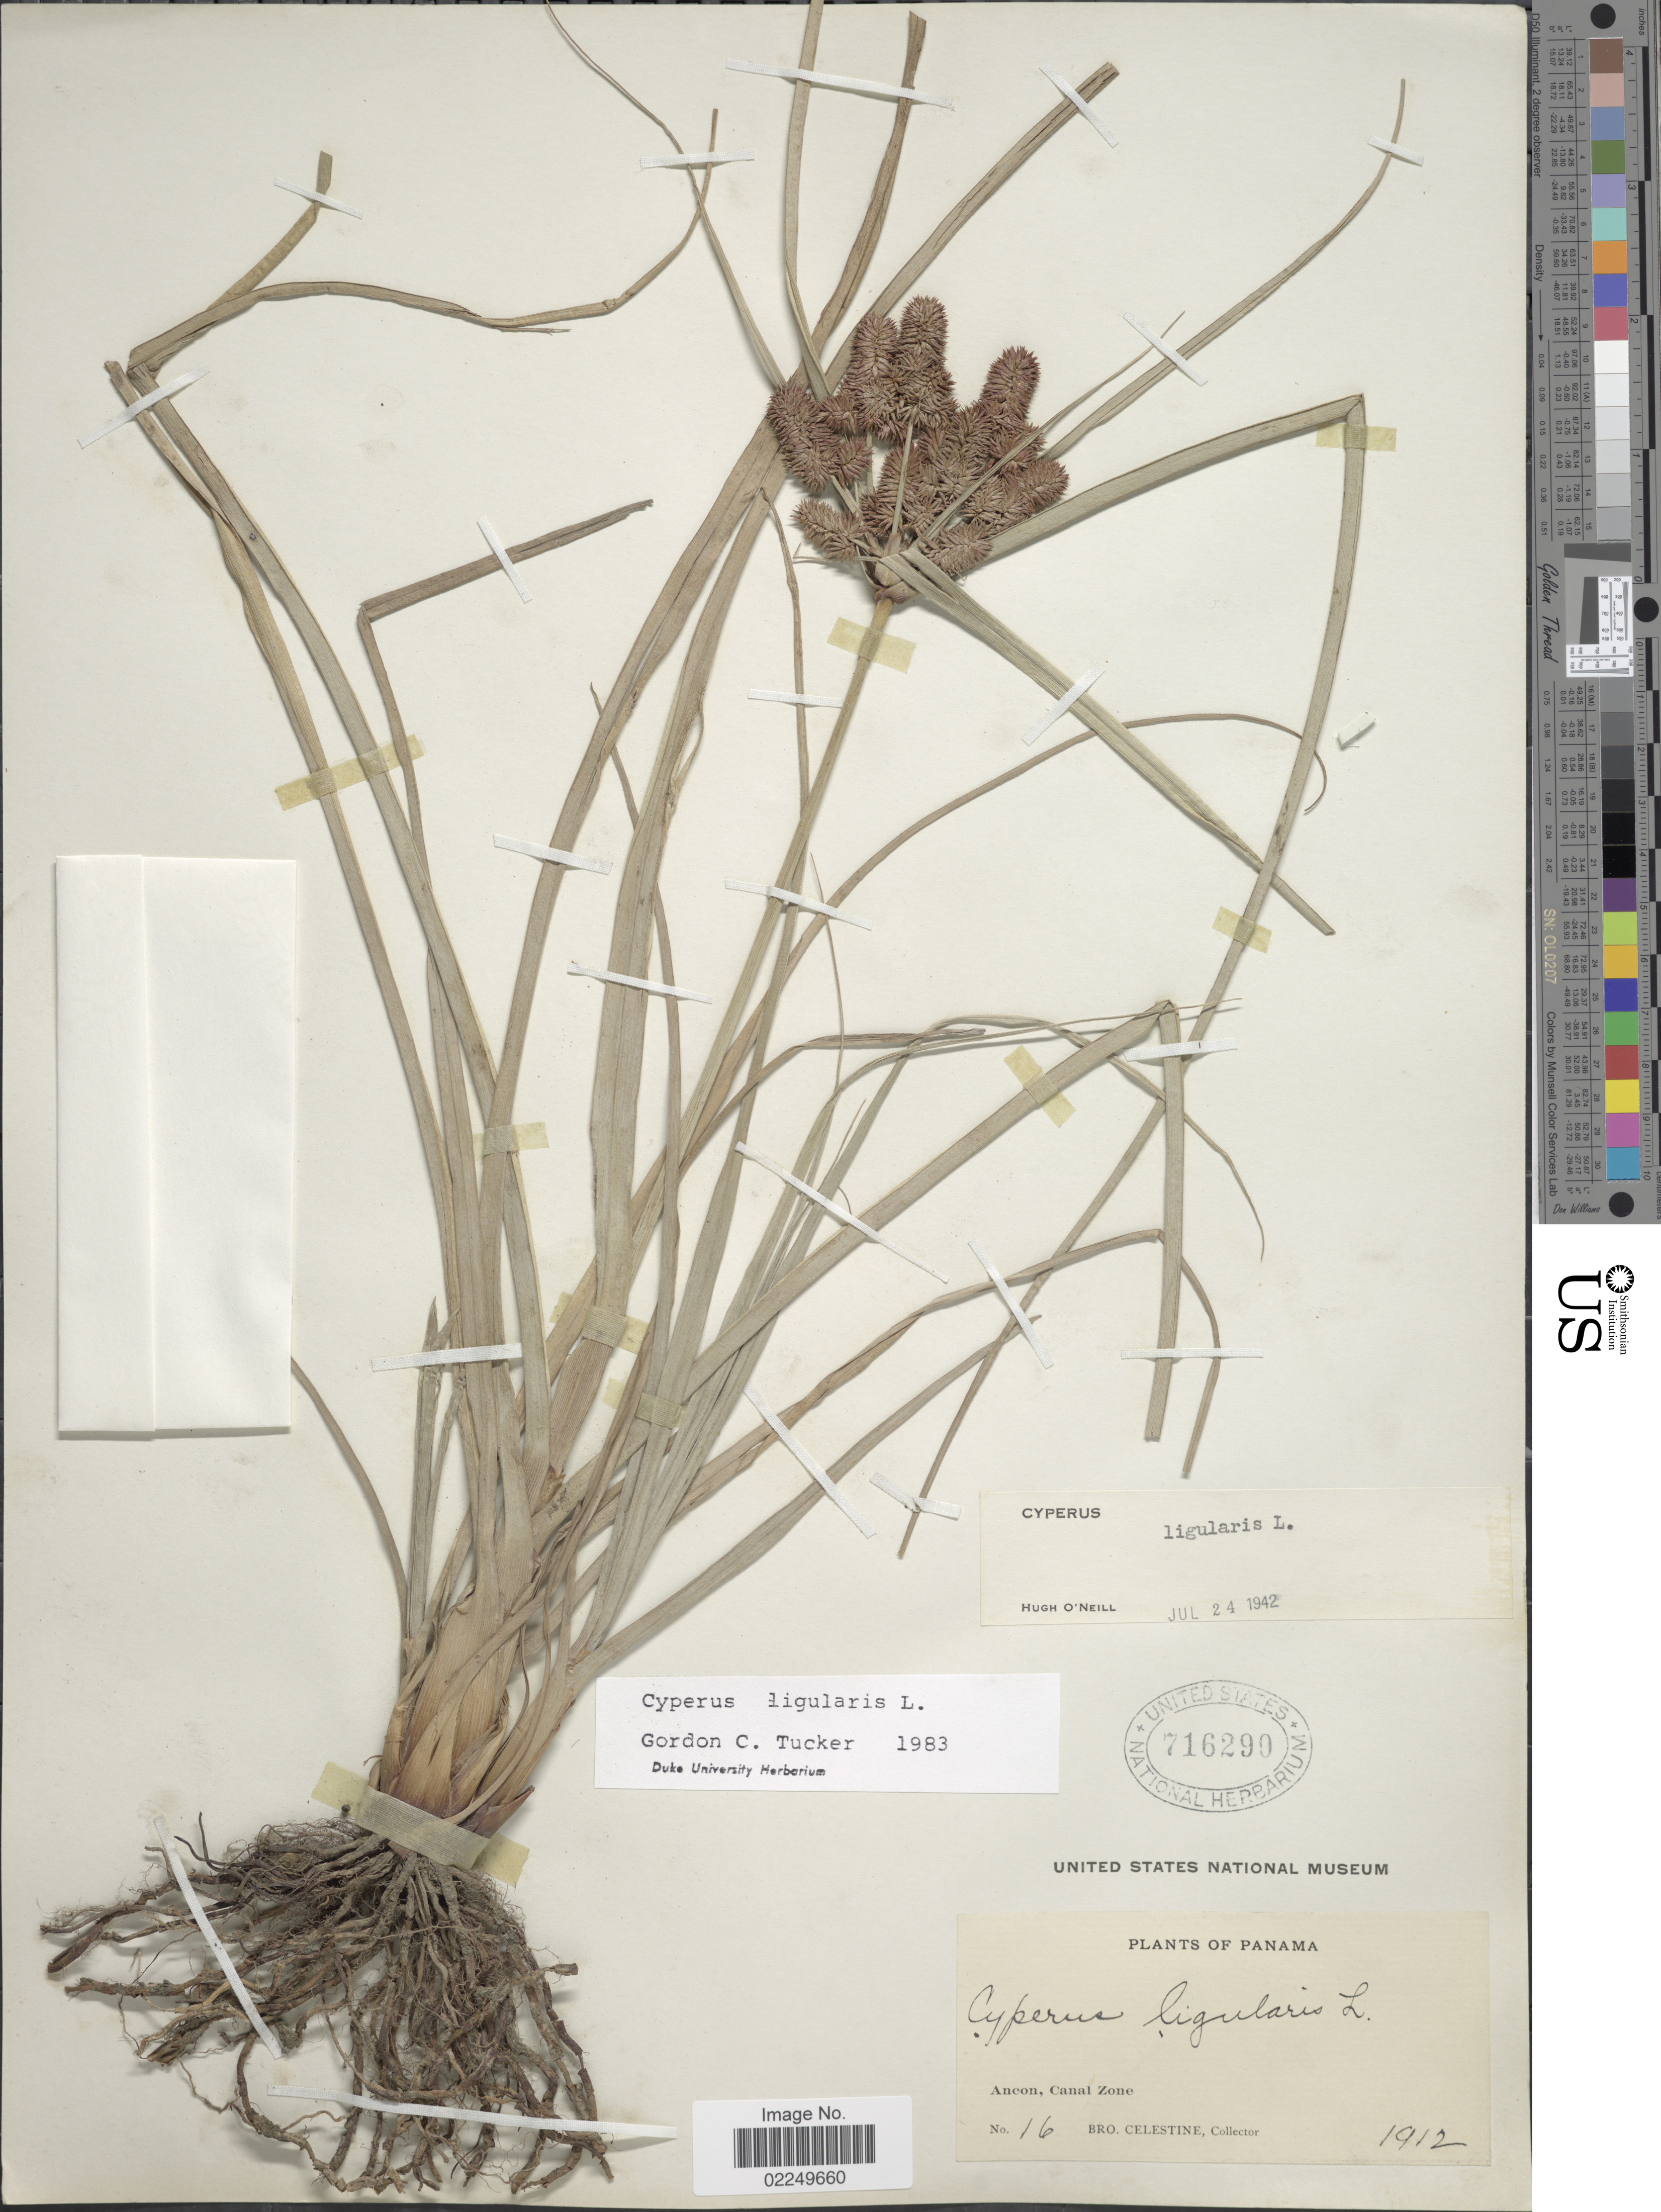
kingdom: Plantae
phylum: Tracheophyta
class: Liliopsida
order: Poales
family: Cyperaceae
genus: Cyperus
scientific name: Cyperus ligularis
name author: L.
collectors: B. Celestine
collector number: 16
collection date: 1912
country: Panama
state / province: Colón / Panamá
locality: Ancon, Canal Zone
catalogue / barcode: US 716290